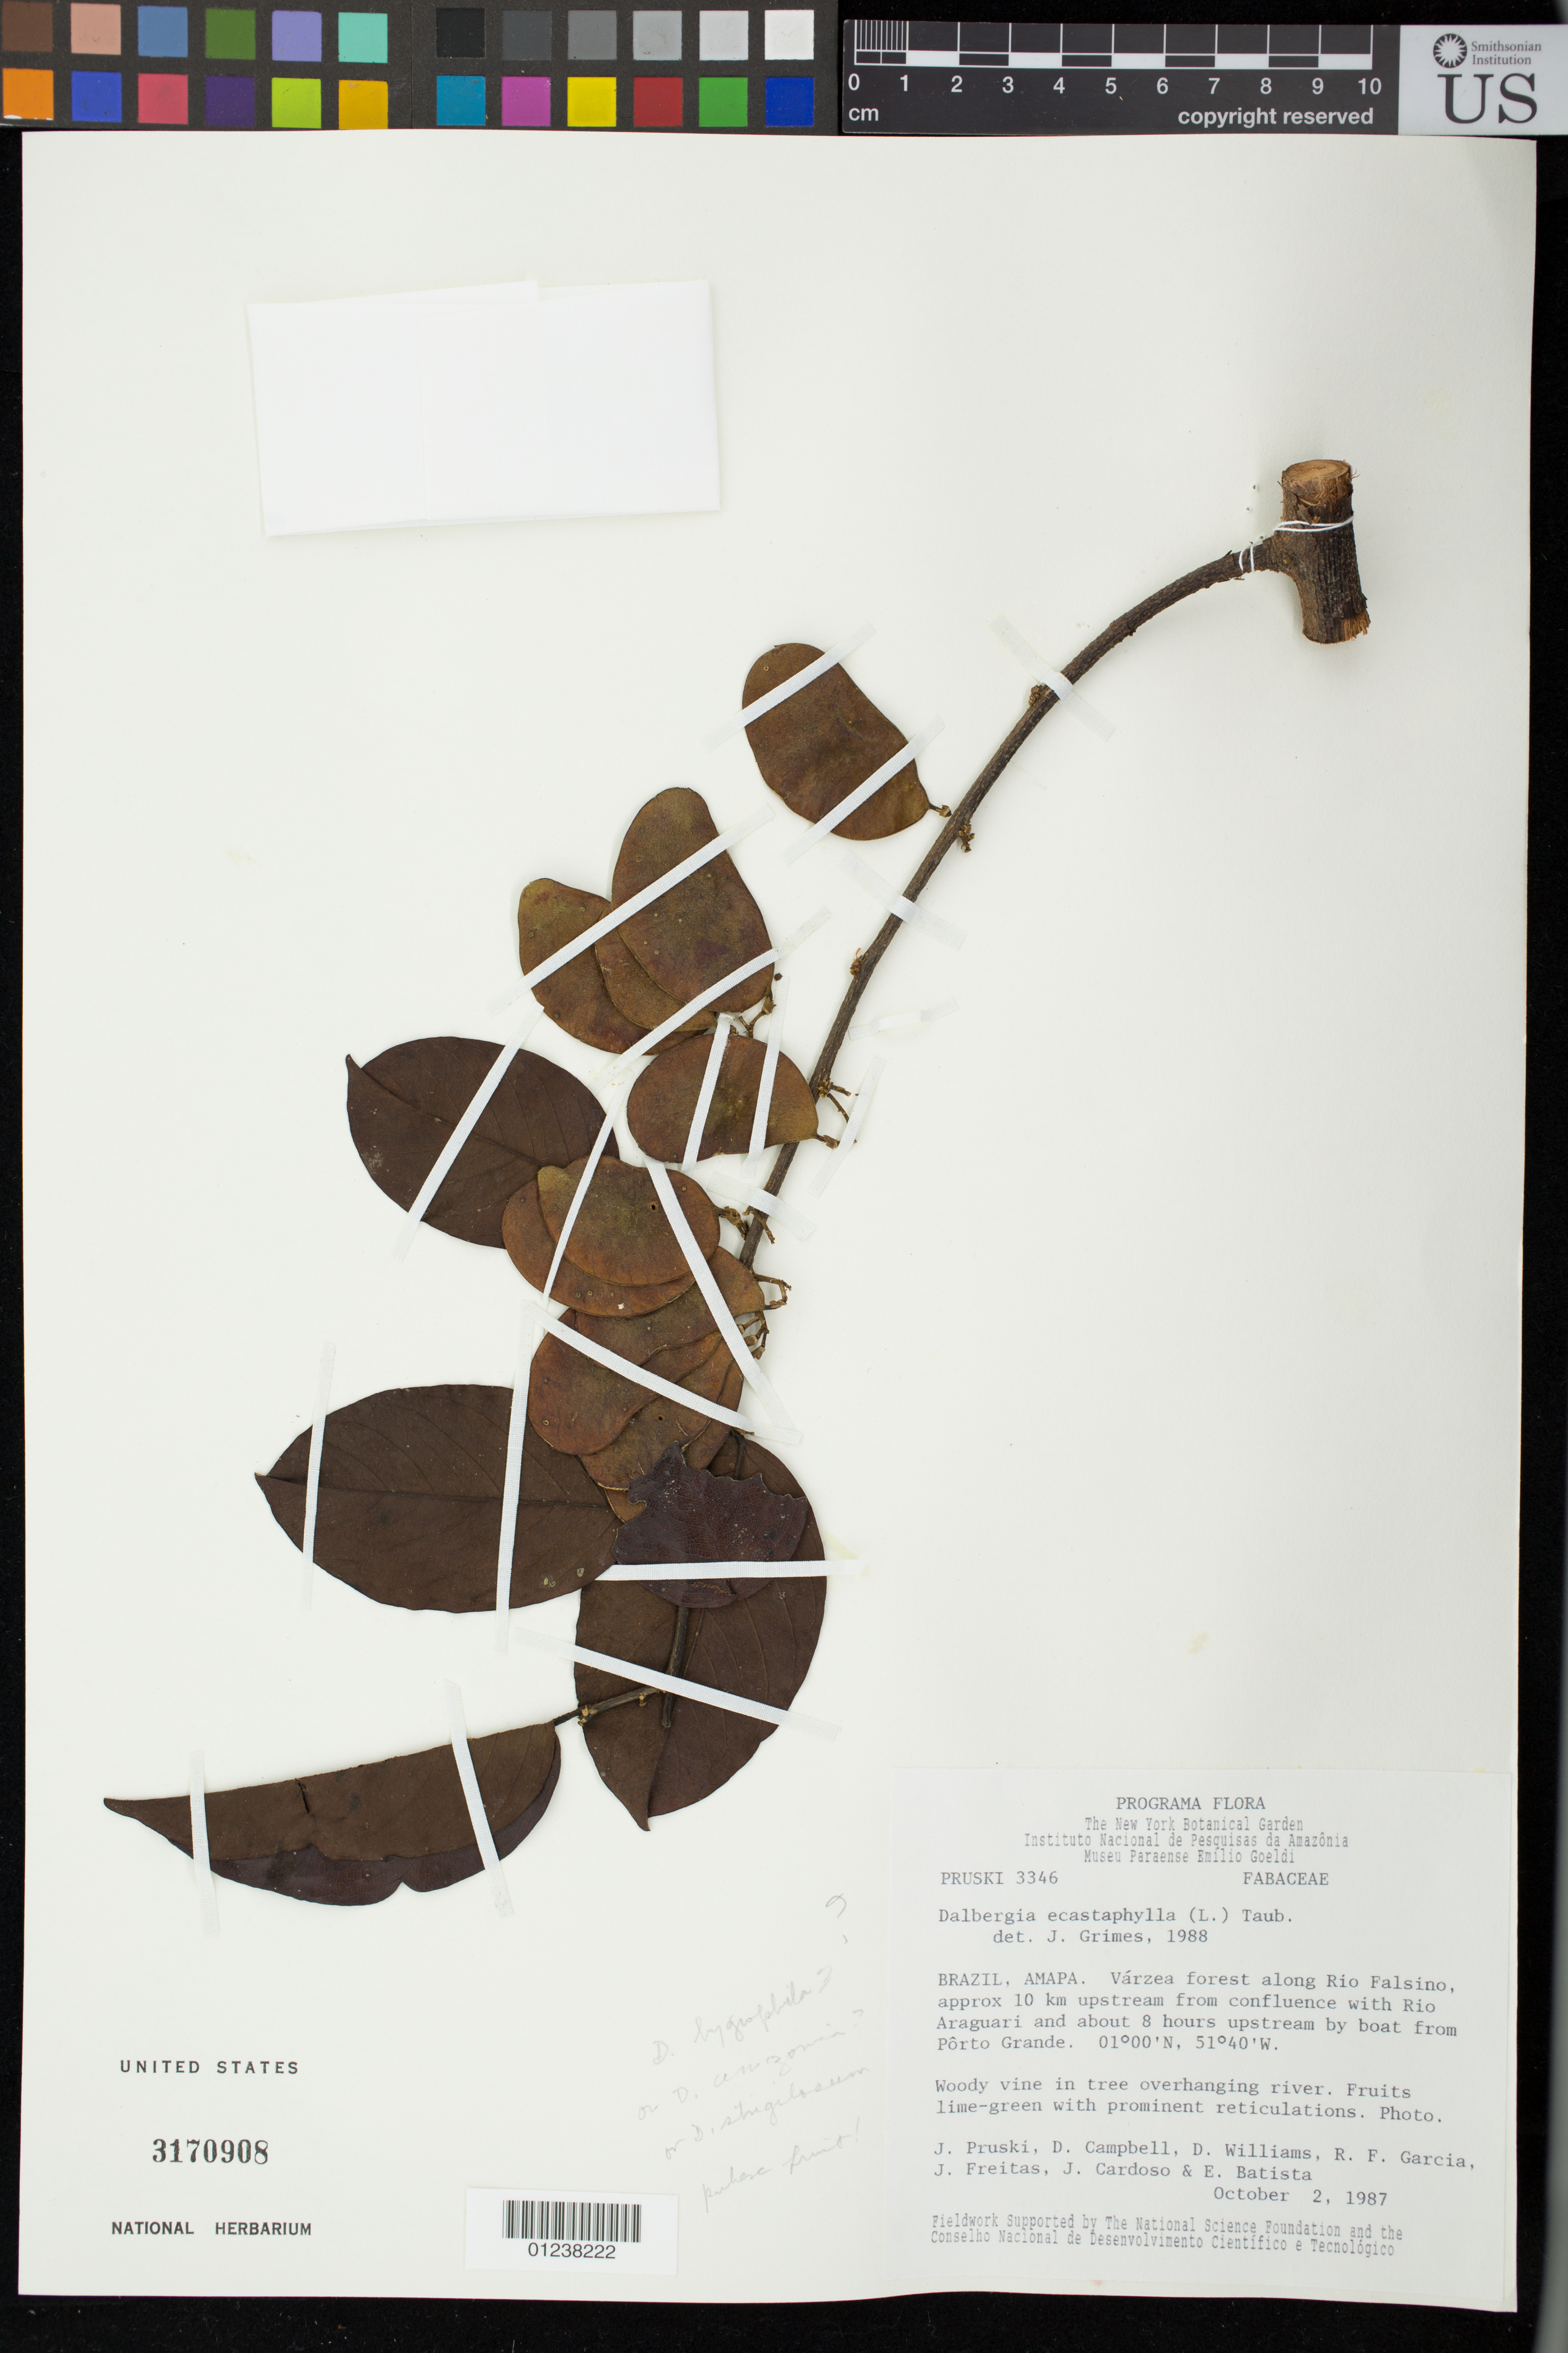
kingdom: Plantae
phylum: Tracheophyta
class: Magnoliopsida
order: Fabales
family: Fabaceae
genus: Dalbergia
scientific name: Dalbergia hygrophila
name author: (Mart. ex Benth.) Hoehne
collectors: J. F. Pruski, D. Campbell, D. Williams, R. F. Garcia, J. Freitas, J. A. Cardoso & E. Batista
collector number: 3346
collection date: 1987-10-02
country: Brazil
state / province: Amapa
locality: Rio Falsino, approx 10 km upstream from confluence with Rio Araguari and about 8 hours upstream by boat from Porto Grande.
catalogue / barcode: US 3170908